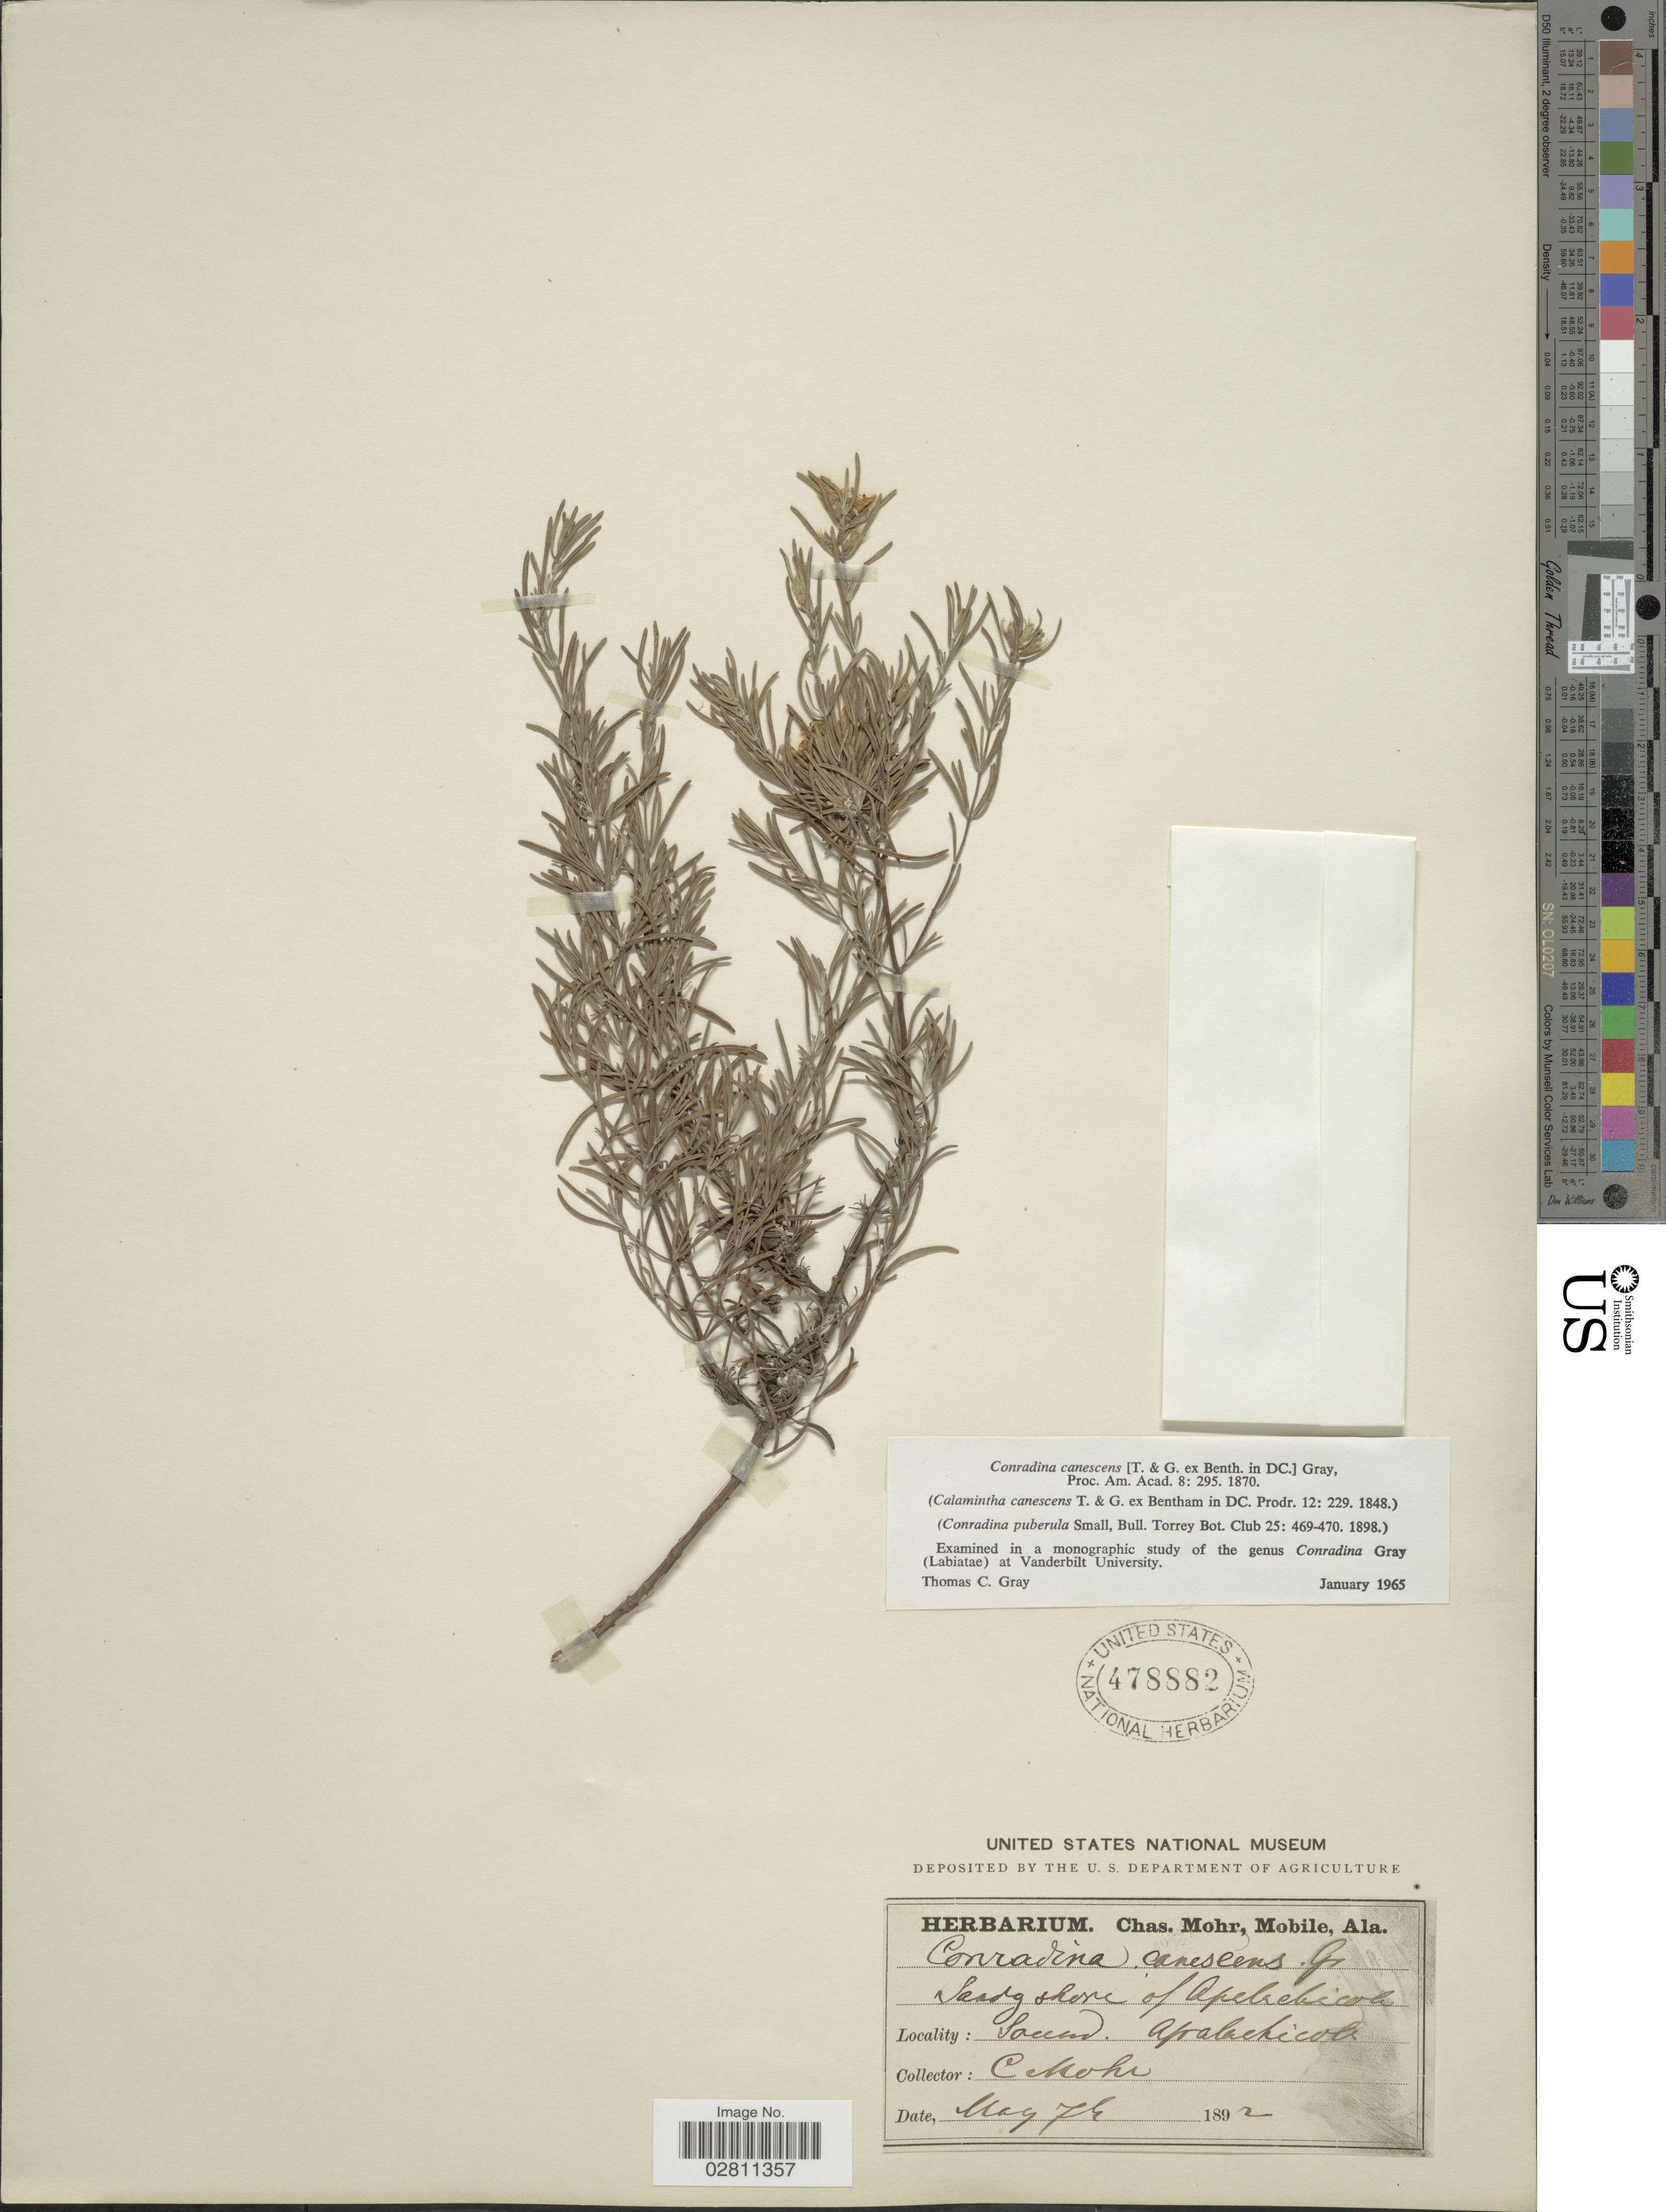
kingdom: Plantae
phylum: Tracheophyta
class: Magnoliopsida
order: Lamiales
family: Lamiaceae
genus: Conradina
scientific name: Conradina canescens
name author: A. Gray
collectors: C. T. Mohr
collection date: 1892-05-07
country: United States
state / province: Florida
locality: Sandy shore of Apalachicola. Sound Apalachicola.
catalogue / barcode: US 478882